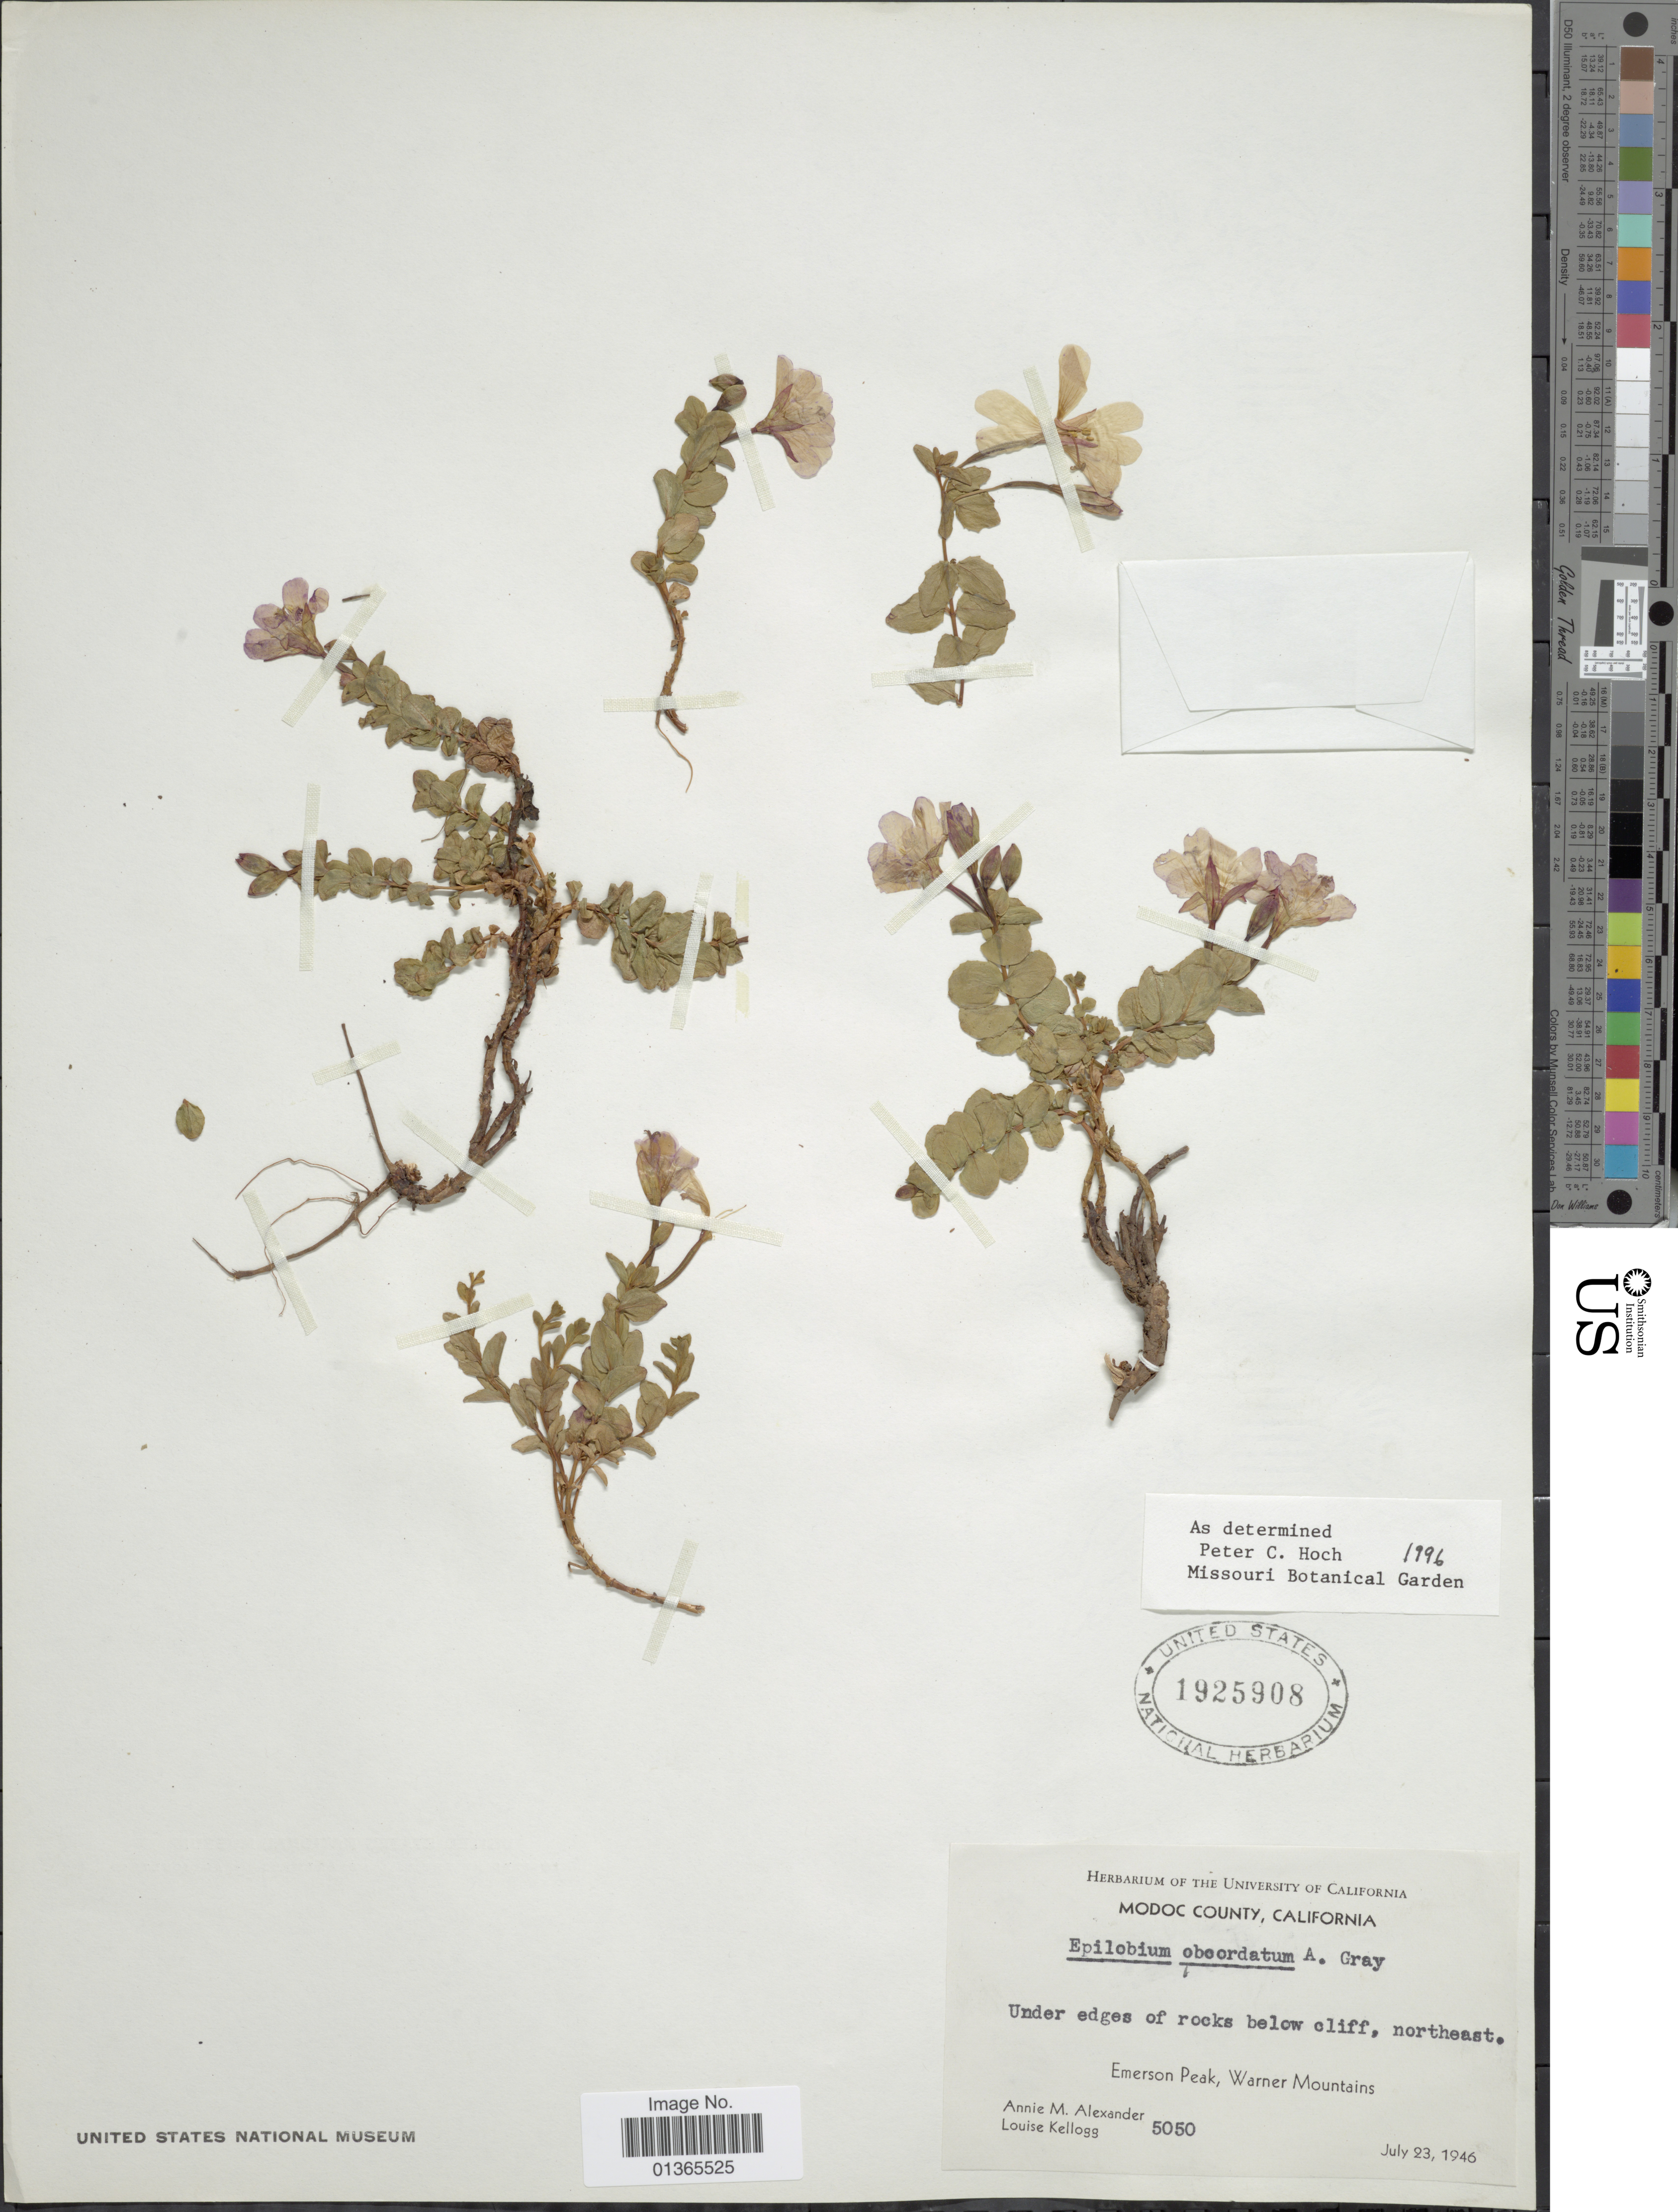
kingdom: Plantae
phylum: Tracheophyta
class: Magnoliopsida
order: Myrtales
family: Onagraceae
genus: Epilobium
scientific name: Epilobium obcordatum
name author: A. Gray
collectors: A. M. Alexander & L. Kellogg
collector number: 5050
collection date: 1946-07-23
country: United States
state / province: California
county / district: Modoc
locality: Modoc County. Emerson Peak, Warner Mountains.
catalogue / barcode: US 1925908